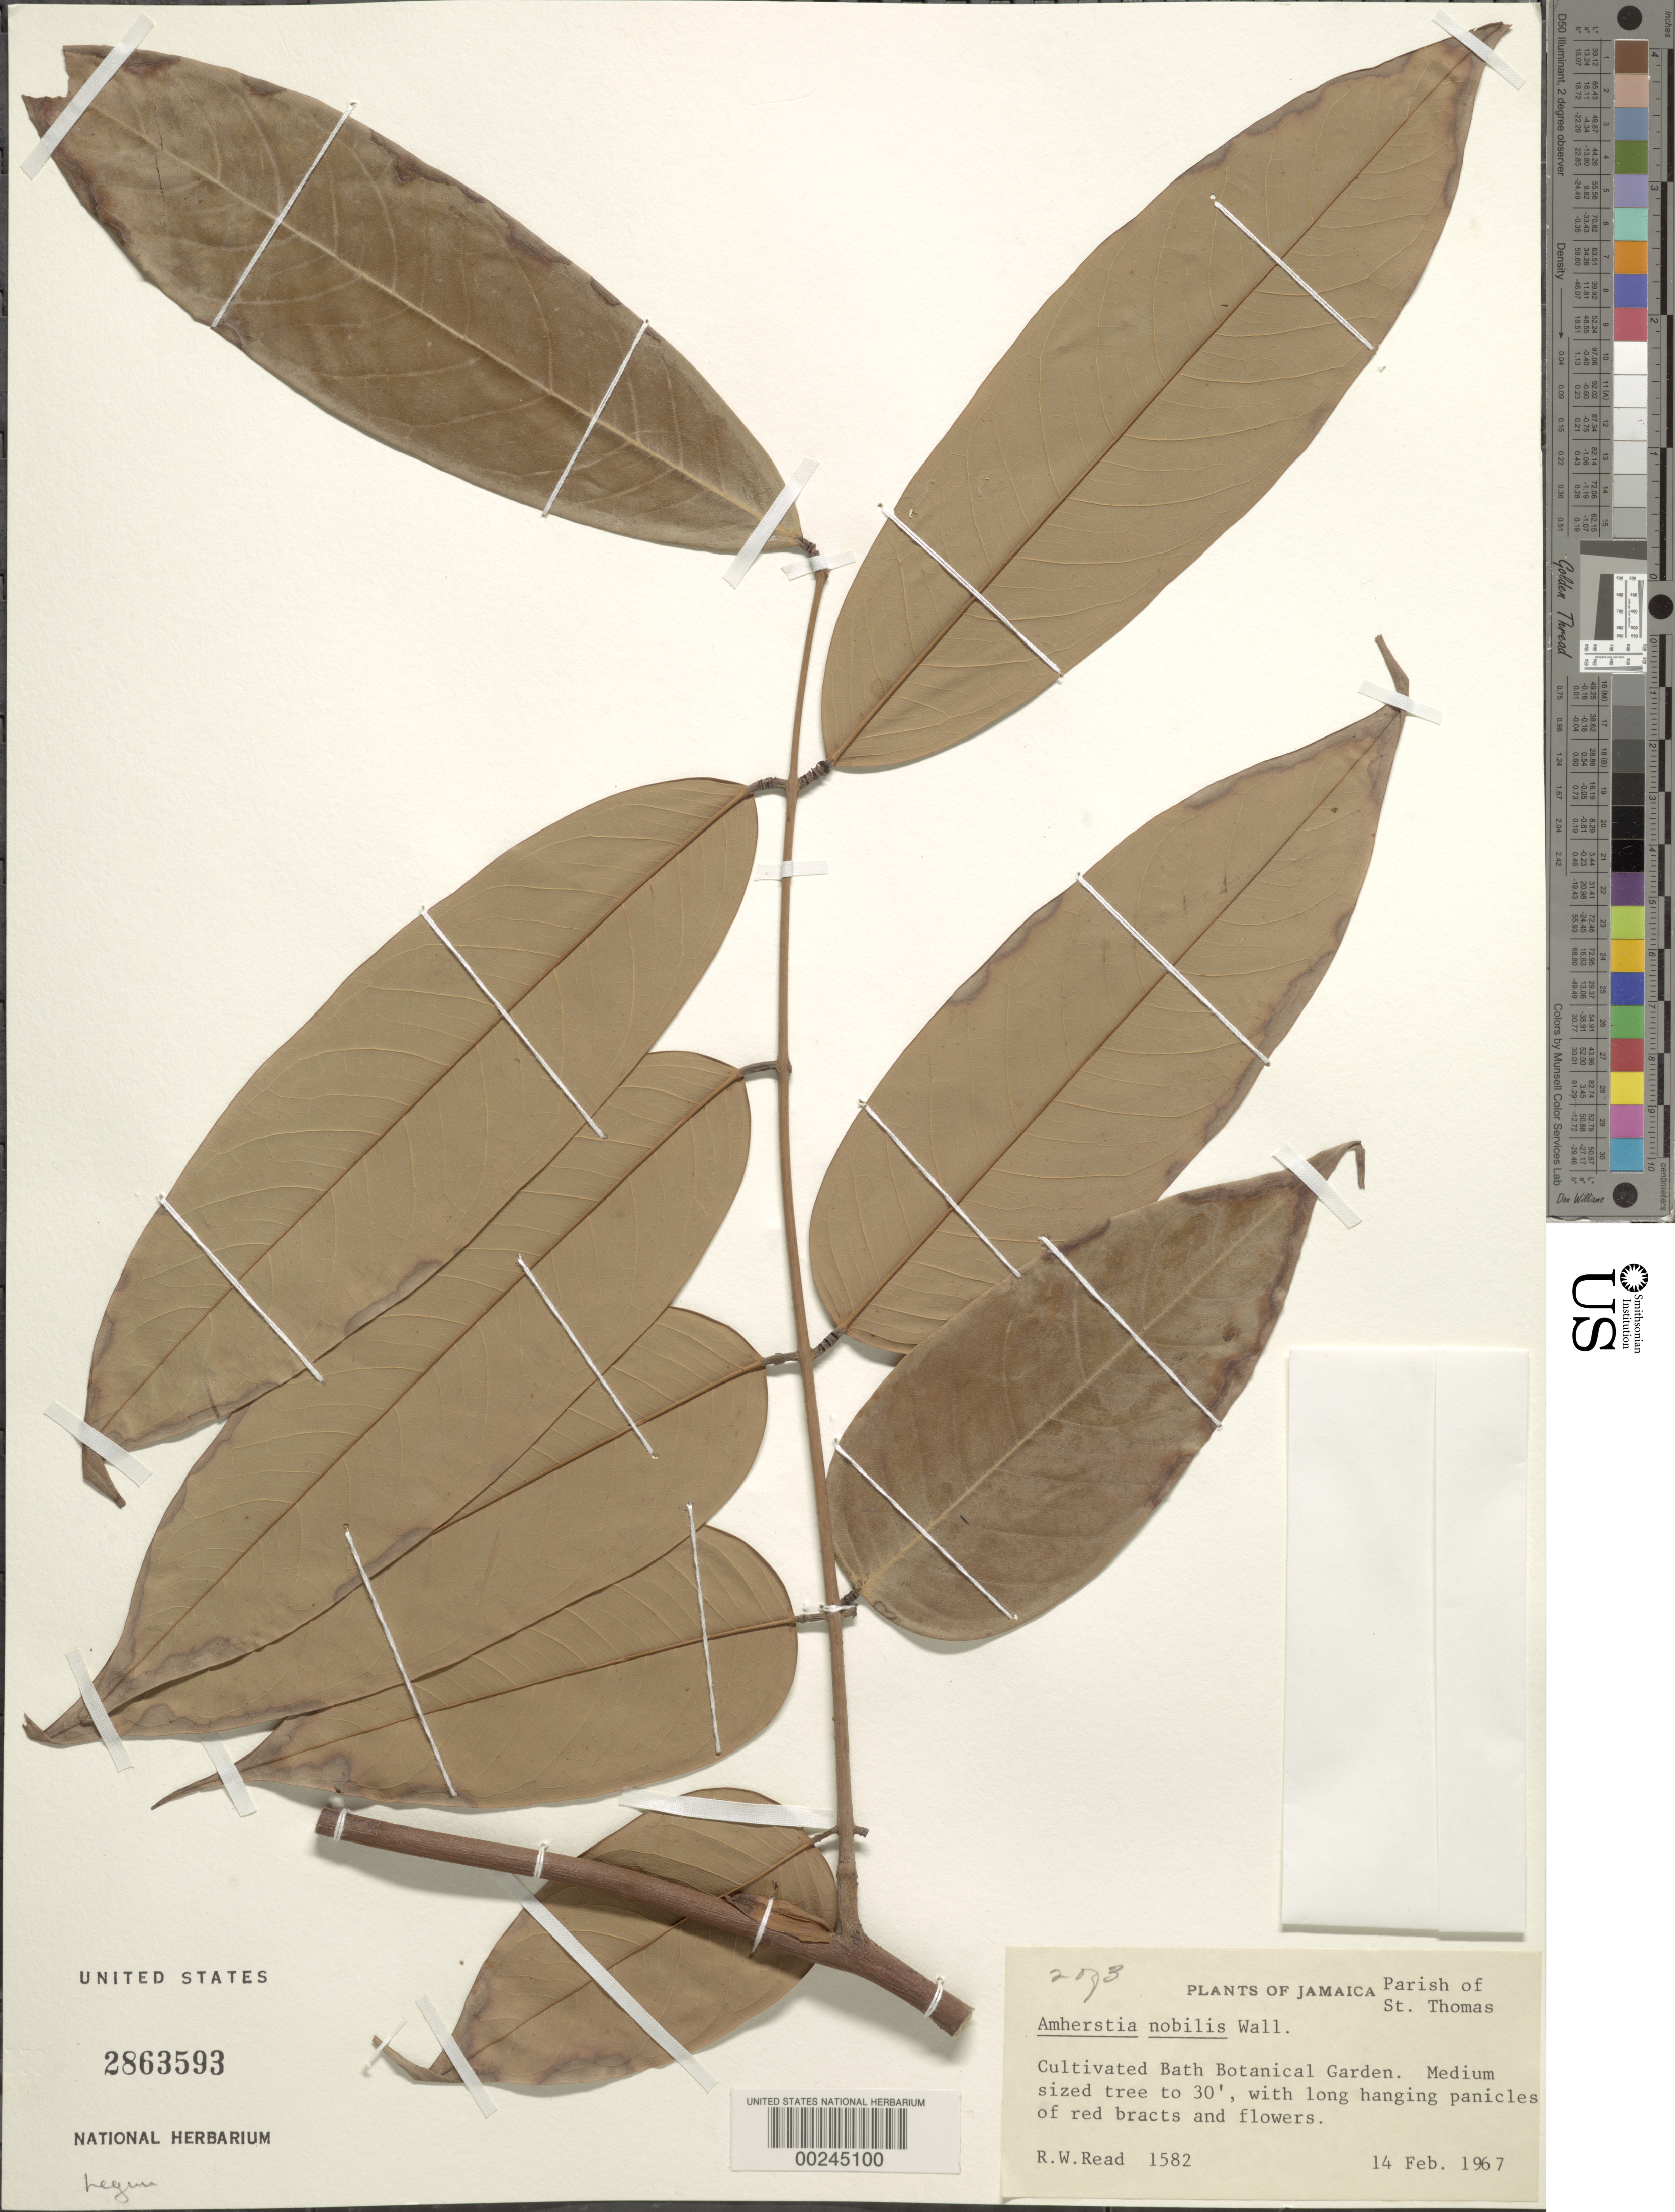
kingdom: Plantae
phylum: Tracheophyta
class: Magnoliopsida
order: Fabales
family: Fabaceae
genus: Amherstia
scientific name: Amherstia nobilis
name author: (Oliv.) Kuntze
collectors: R. W. Read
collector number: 1582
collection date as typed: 14 Feb 1967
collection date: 1967-02-14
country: Jamaica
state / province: Saint Thomas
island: Greater Antilles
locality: Bath botanical garden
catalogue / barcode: US 2863593